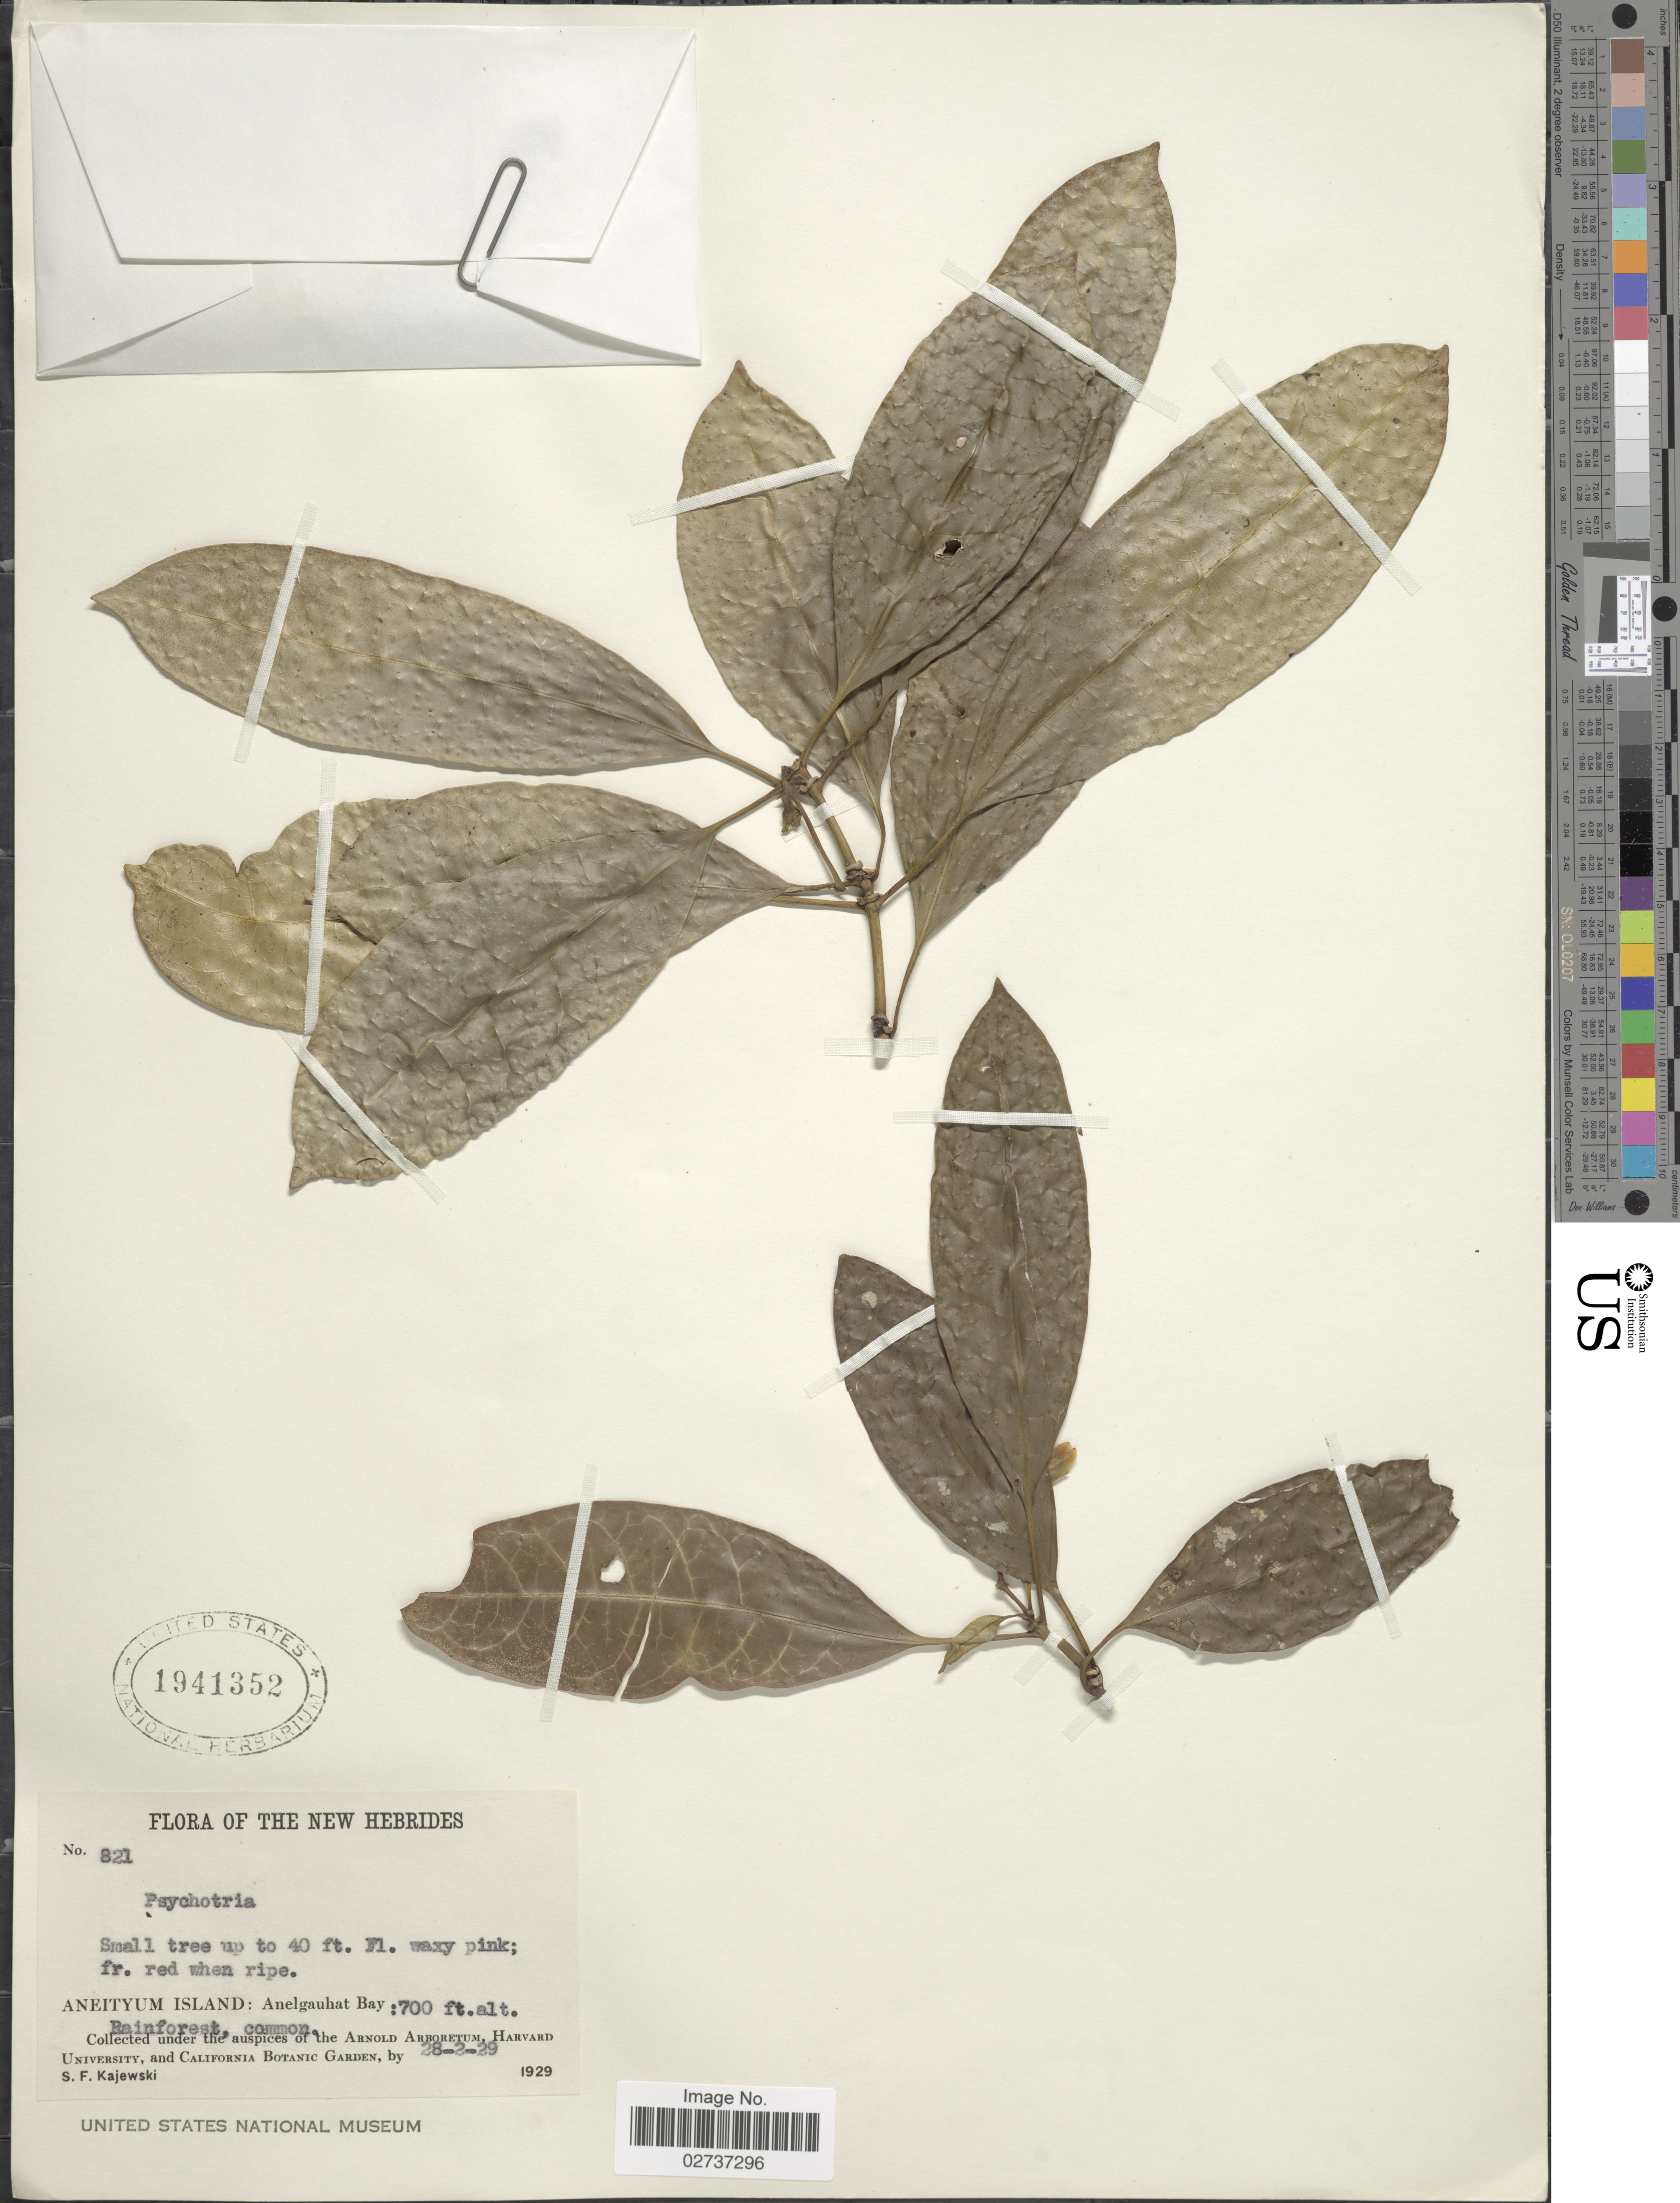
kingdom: Plantae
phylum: Tracheophyta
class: Magnoliopsida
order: Gentianales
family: Rubiaceae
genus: Psychotria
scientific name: Psychotria sp.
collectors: S. Kajewski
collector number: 821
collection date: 1929-02-28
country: Vanuatu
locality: The New Hebrides. Aneityum Island: Anelgauhat Bay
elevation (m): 213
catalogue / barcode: US 1941352